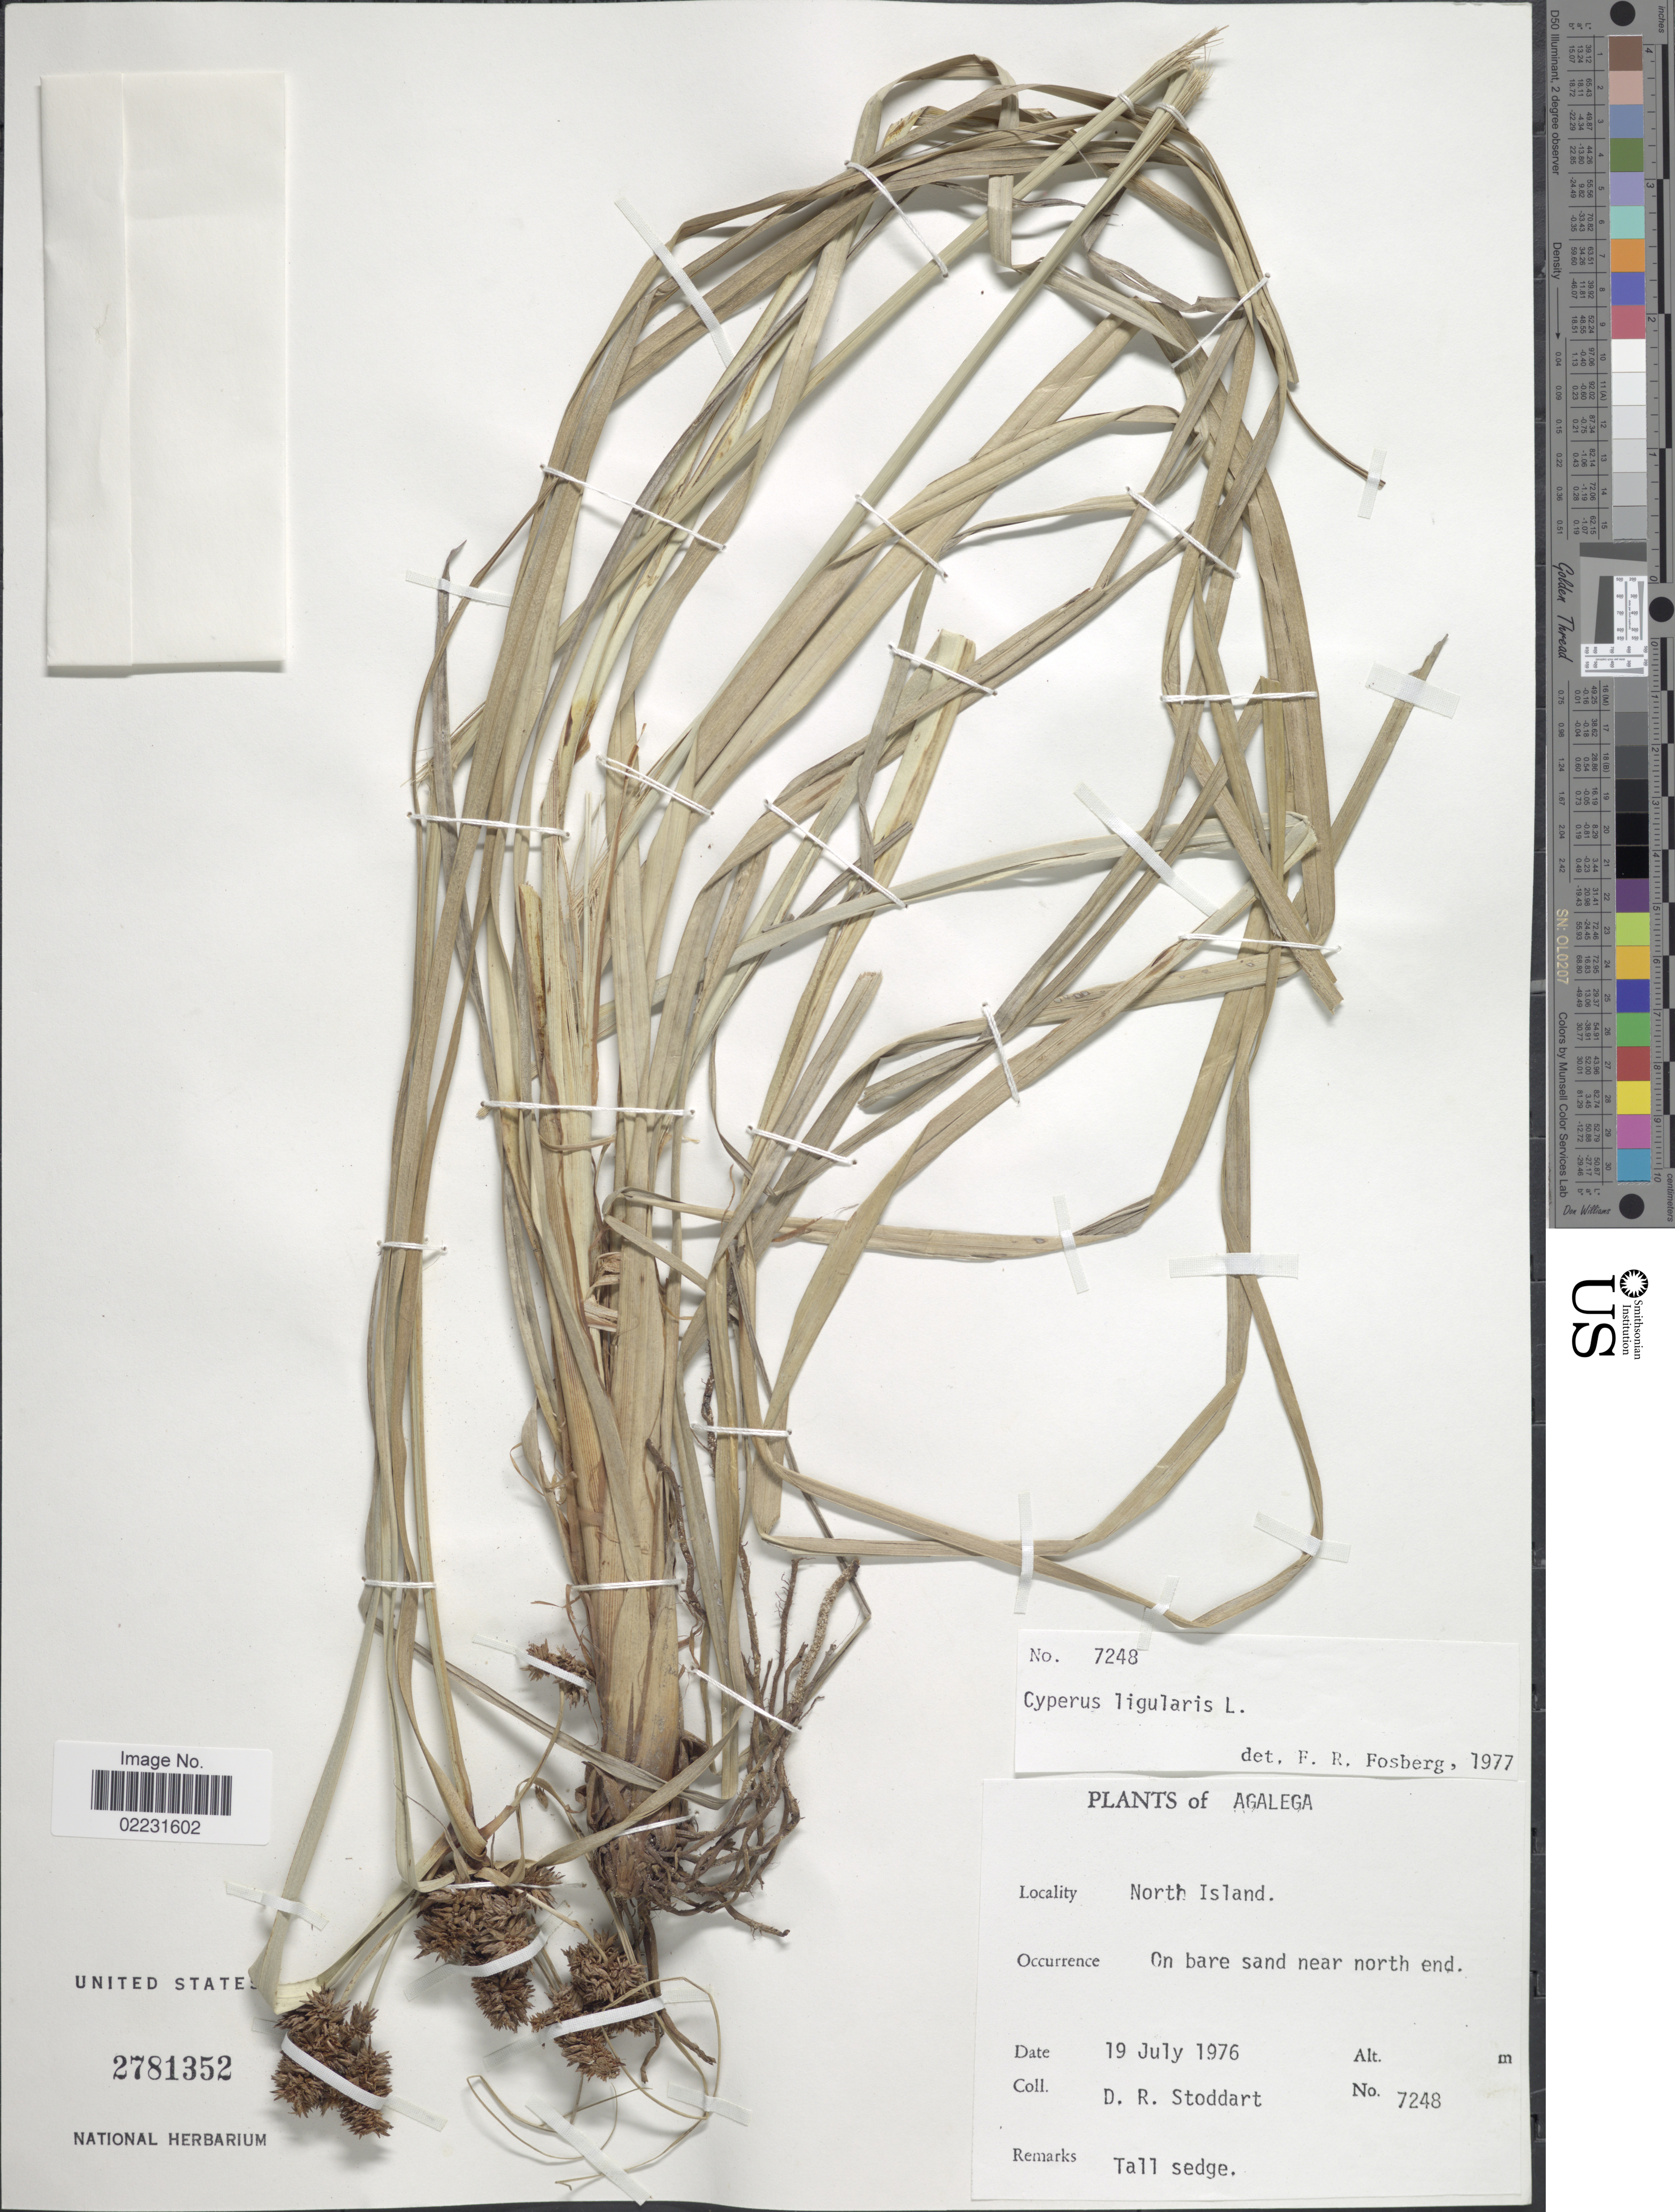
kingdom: Plantae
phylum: Tracheophyta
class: Liliopsida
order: Poales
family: Cyperaceae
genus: Cyperus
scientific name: Cyperus ligularis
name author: L.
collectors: D. R. Stoddart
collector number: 7248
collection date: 1976-07-19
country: Mauritius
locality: Agalega, North Island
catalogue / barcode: US 2781352